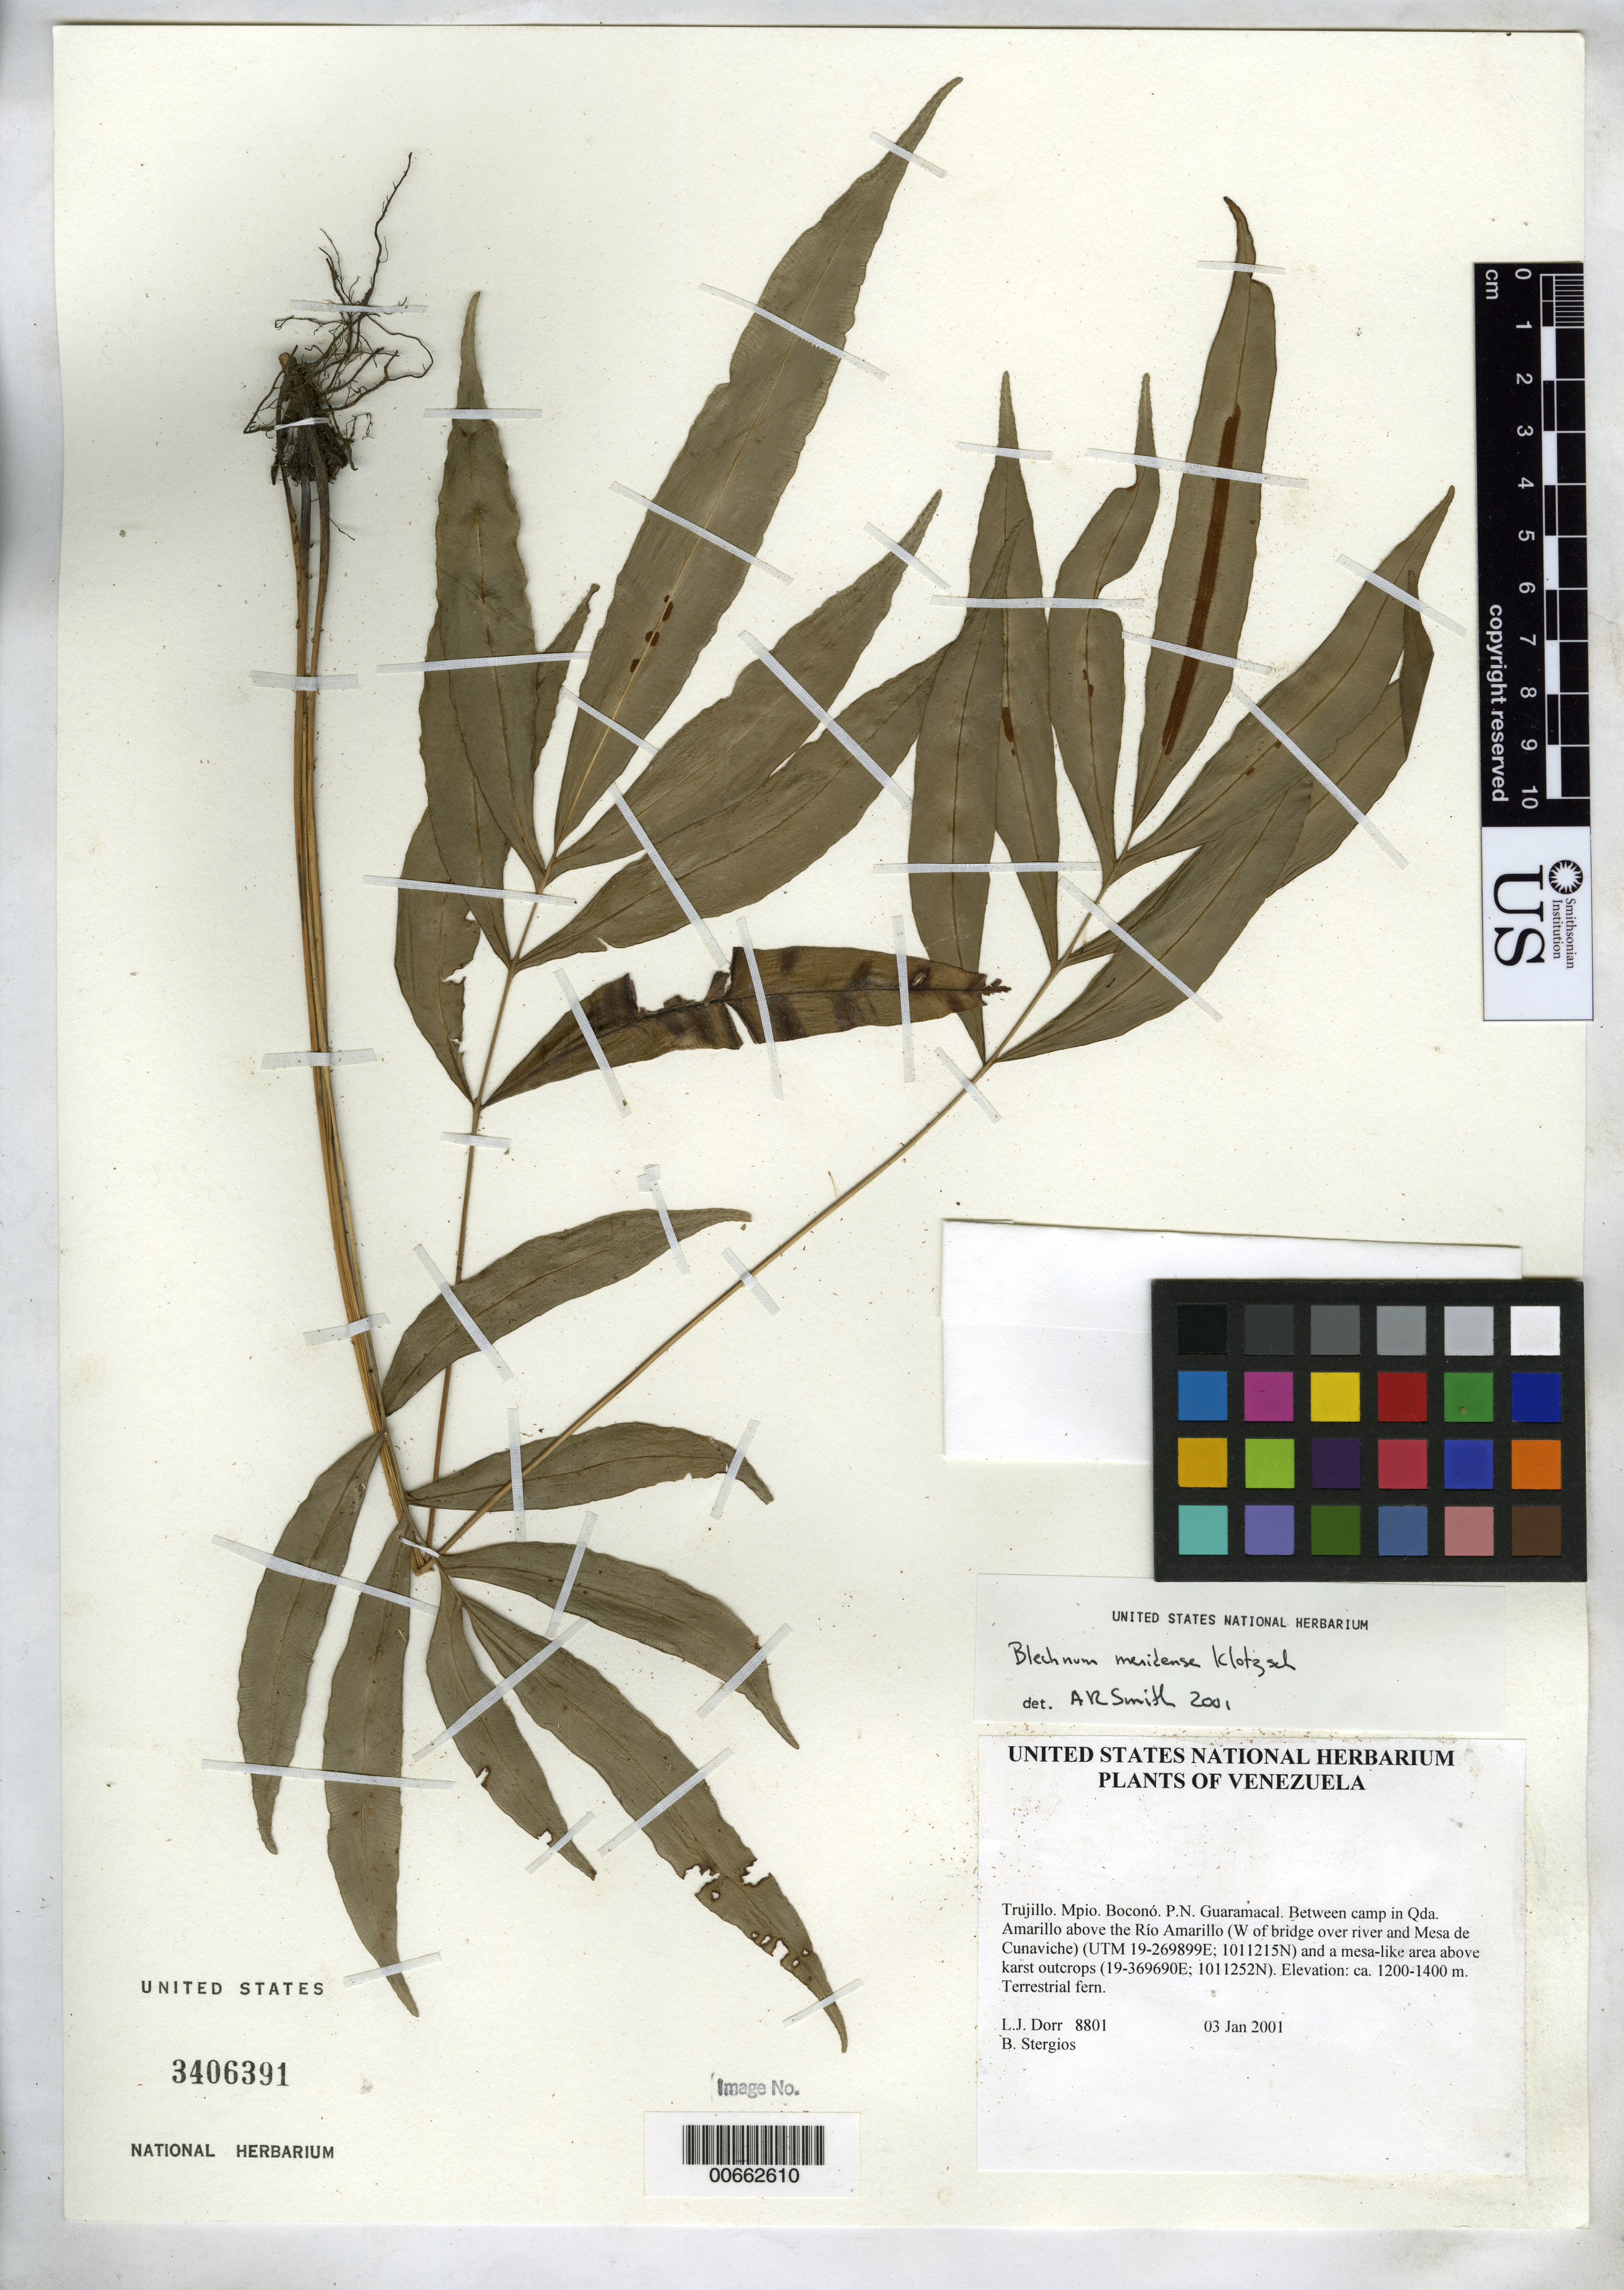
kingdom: Plantae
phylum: Tracheophyta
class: Polypodiopsida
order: Polypodiales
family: Blechnaceae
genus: Blechnum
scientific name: Blechnum meridense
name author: Klotzsch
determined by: Smith, Alan R., (UC)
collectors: L. J. Dorr & B. G. Stergios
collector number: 8801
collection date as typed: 03 Jan 2001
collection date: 2001-01-03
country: Venezuela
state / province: Trujillo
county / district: Boconó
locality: Parque Nacional Guaramacal. Between camp in Qda Amarillo above Río Amarillo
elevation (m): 1200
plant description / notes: PORT, UC, US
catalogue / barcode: US 3406391